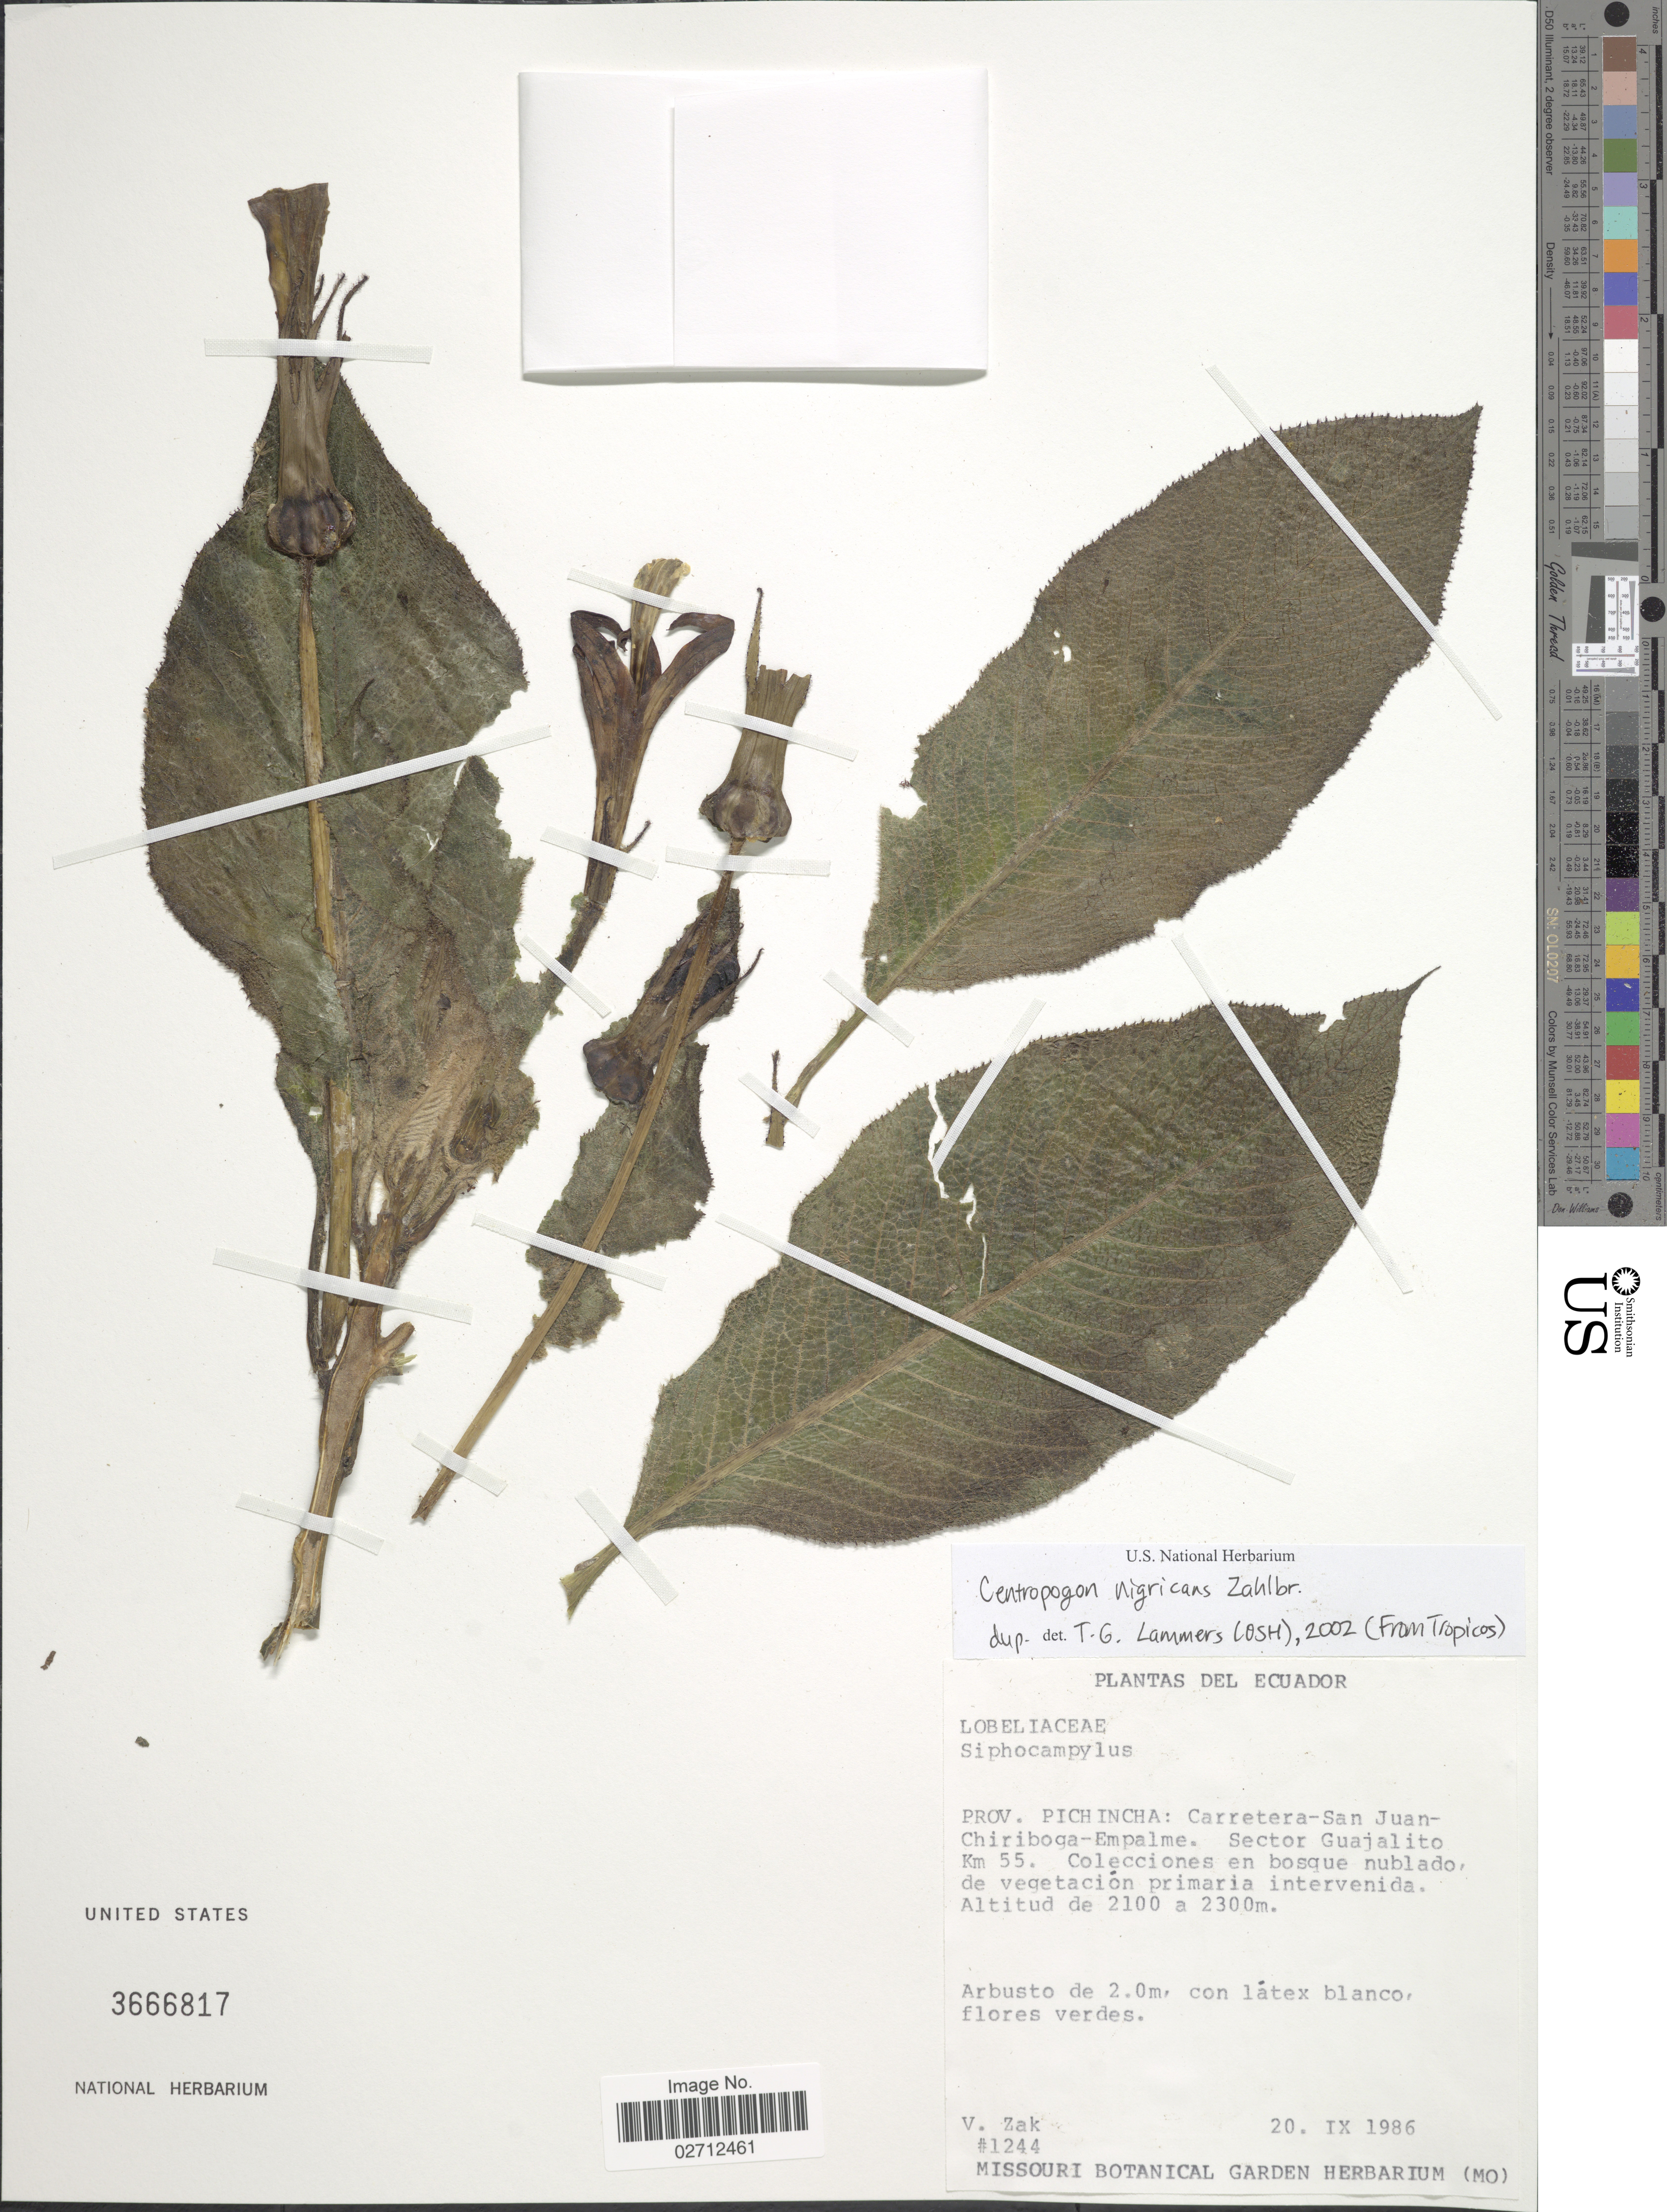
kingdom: Plantae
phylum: Tracheophyta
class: Magnoliopsida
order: Asterales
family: Campanulaceae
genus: Centropogon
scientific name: Centropogon nigricans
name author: Zahlbr.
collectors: V. Zak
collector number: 1244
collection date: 1986-09-20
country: Ecuador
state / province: Pichincha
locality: Carretera-San Juan-Chiriboga-Empalme. Sector Guajalito Km 55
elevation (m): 2100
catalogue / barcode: US 3666817